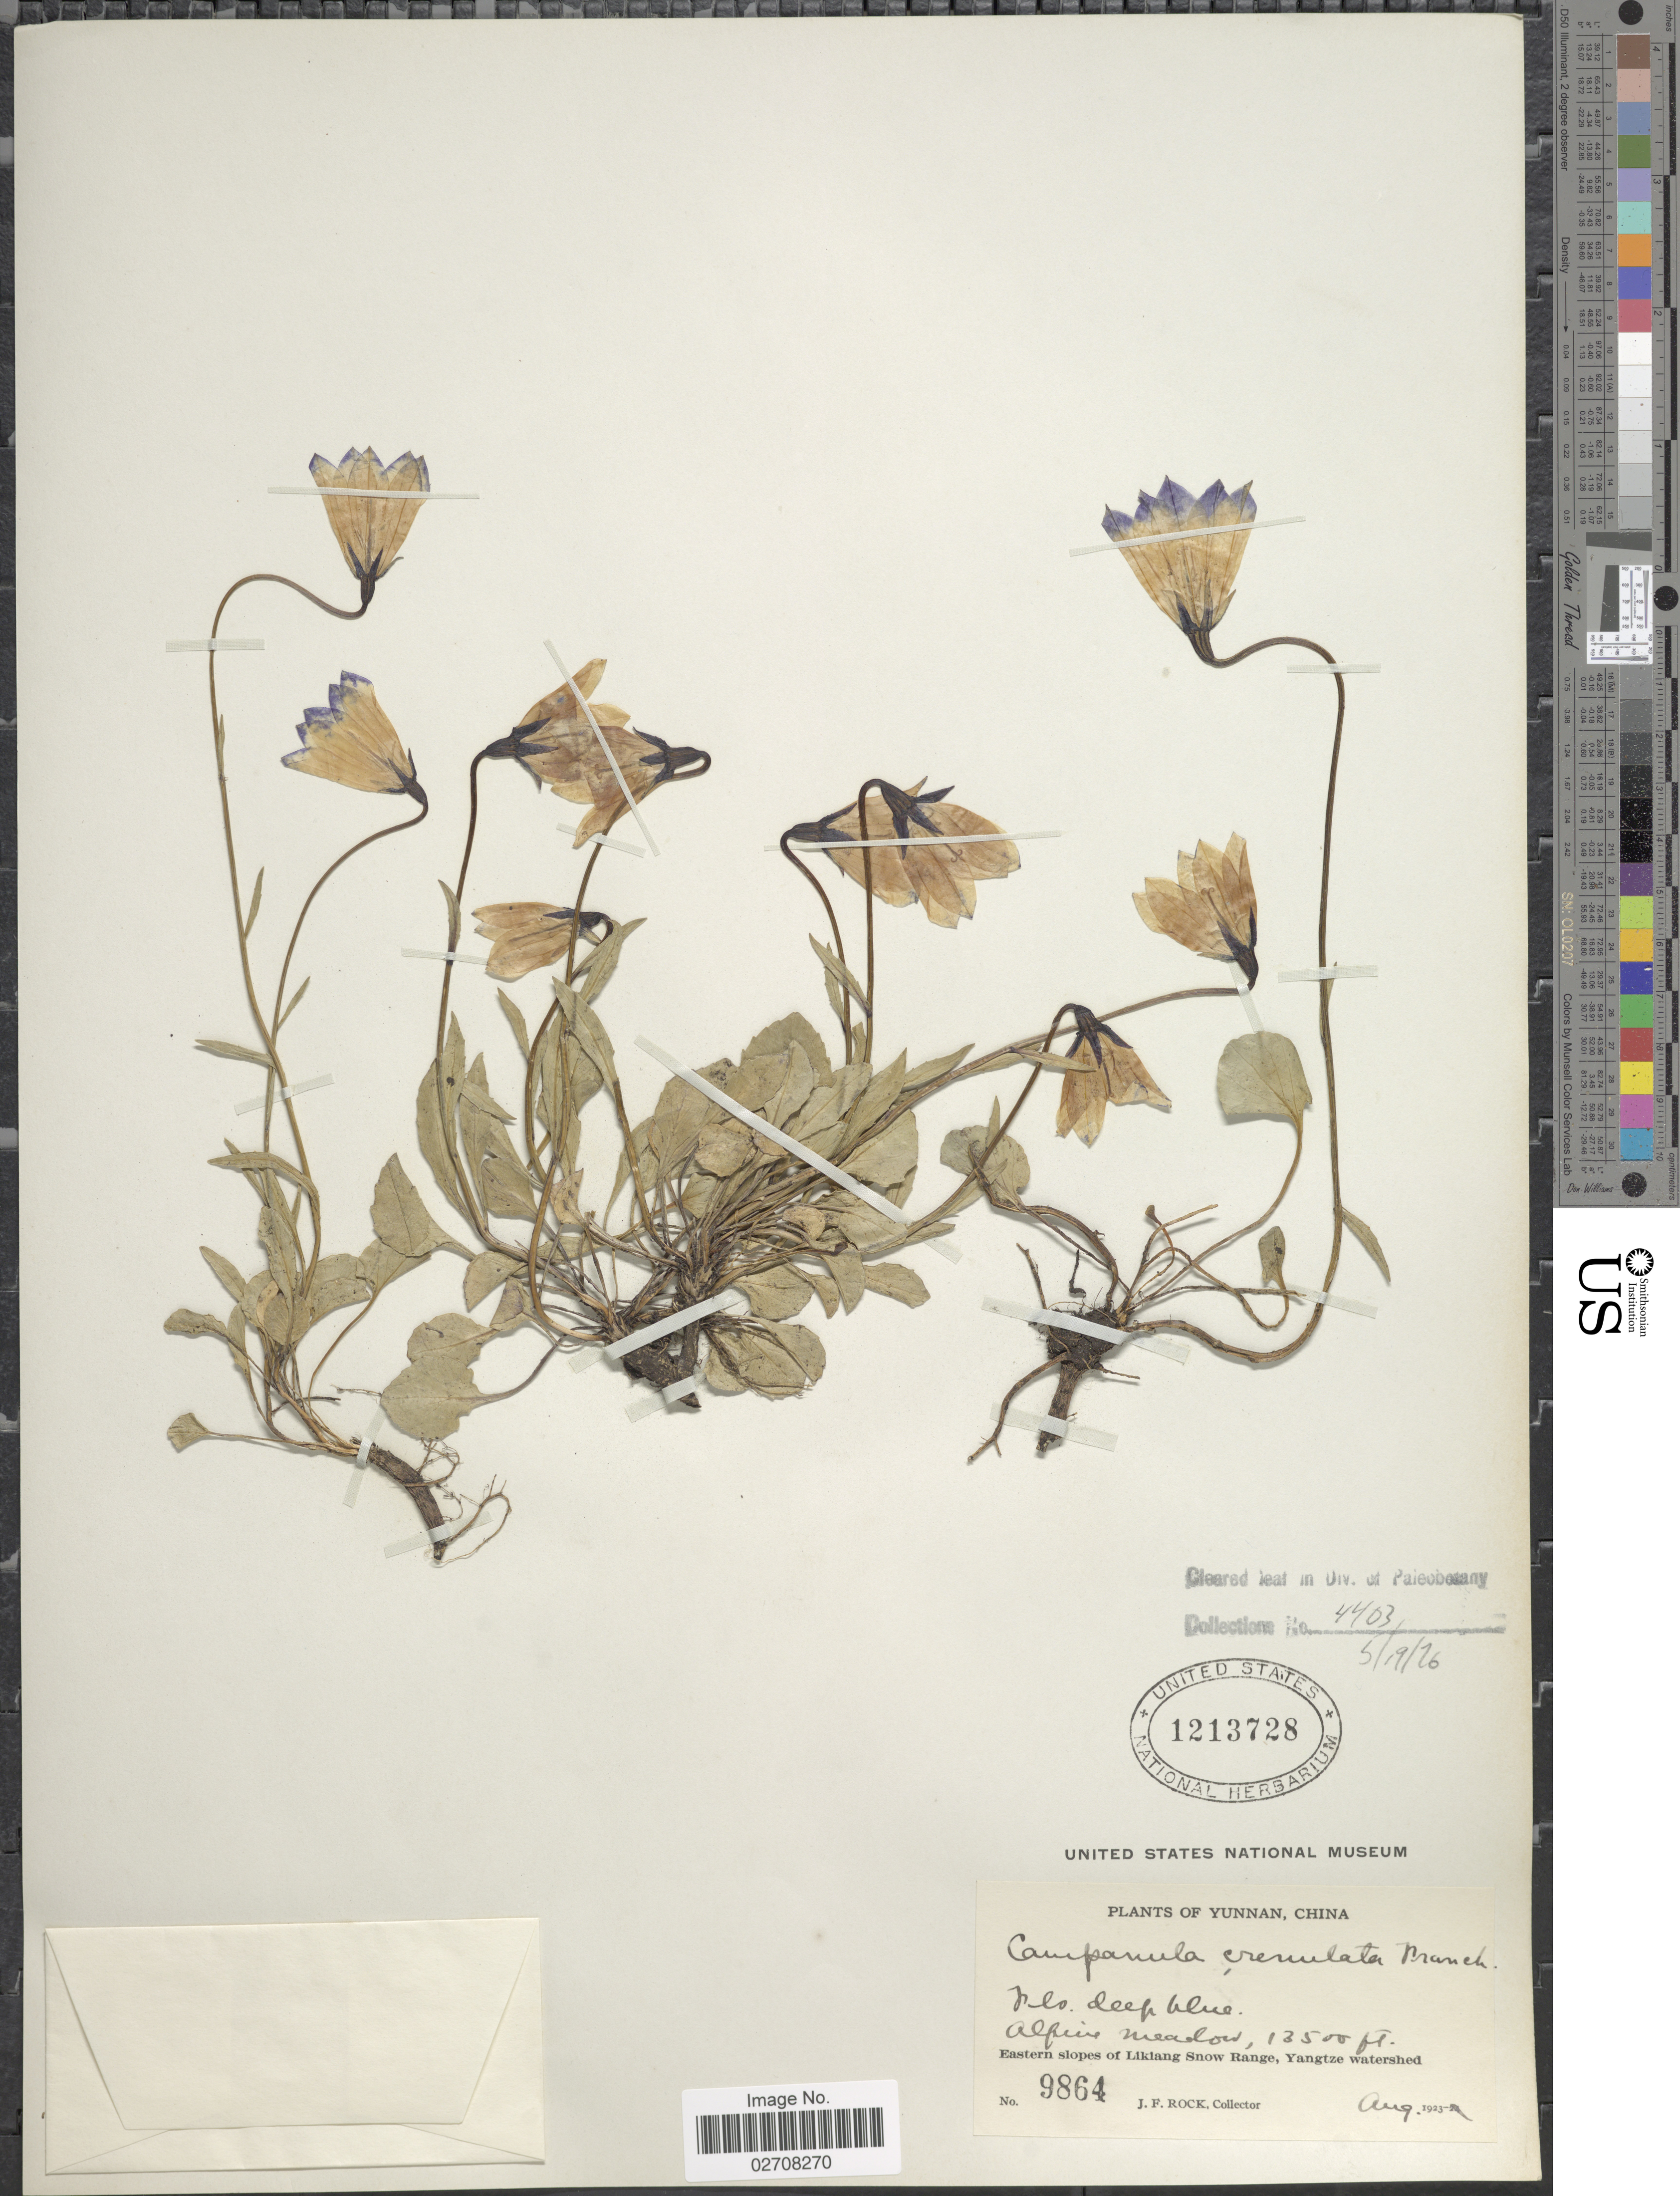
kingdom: Plantae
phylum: Tracheophyta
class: Magnoliopsida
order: Asterales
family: Campanulaceae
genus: Campanula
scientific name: Campanula crenulata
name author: Franch.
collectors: J. F. Rock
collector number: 9864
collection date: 1923-08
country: China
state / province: Yunnan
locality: Alpine meadow. Eastern slopes of Likiang Snow Range, Yangtze watershed.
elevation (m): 4115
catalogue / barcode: US 1213728